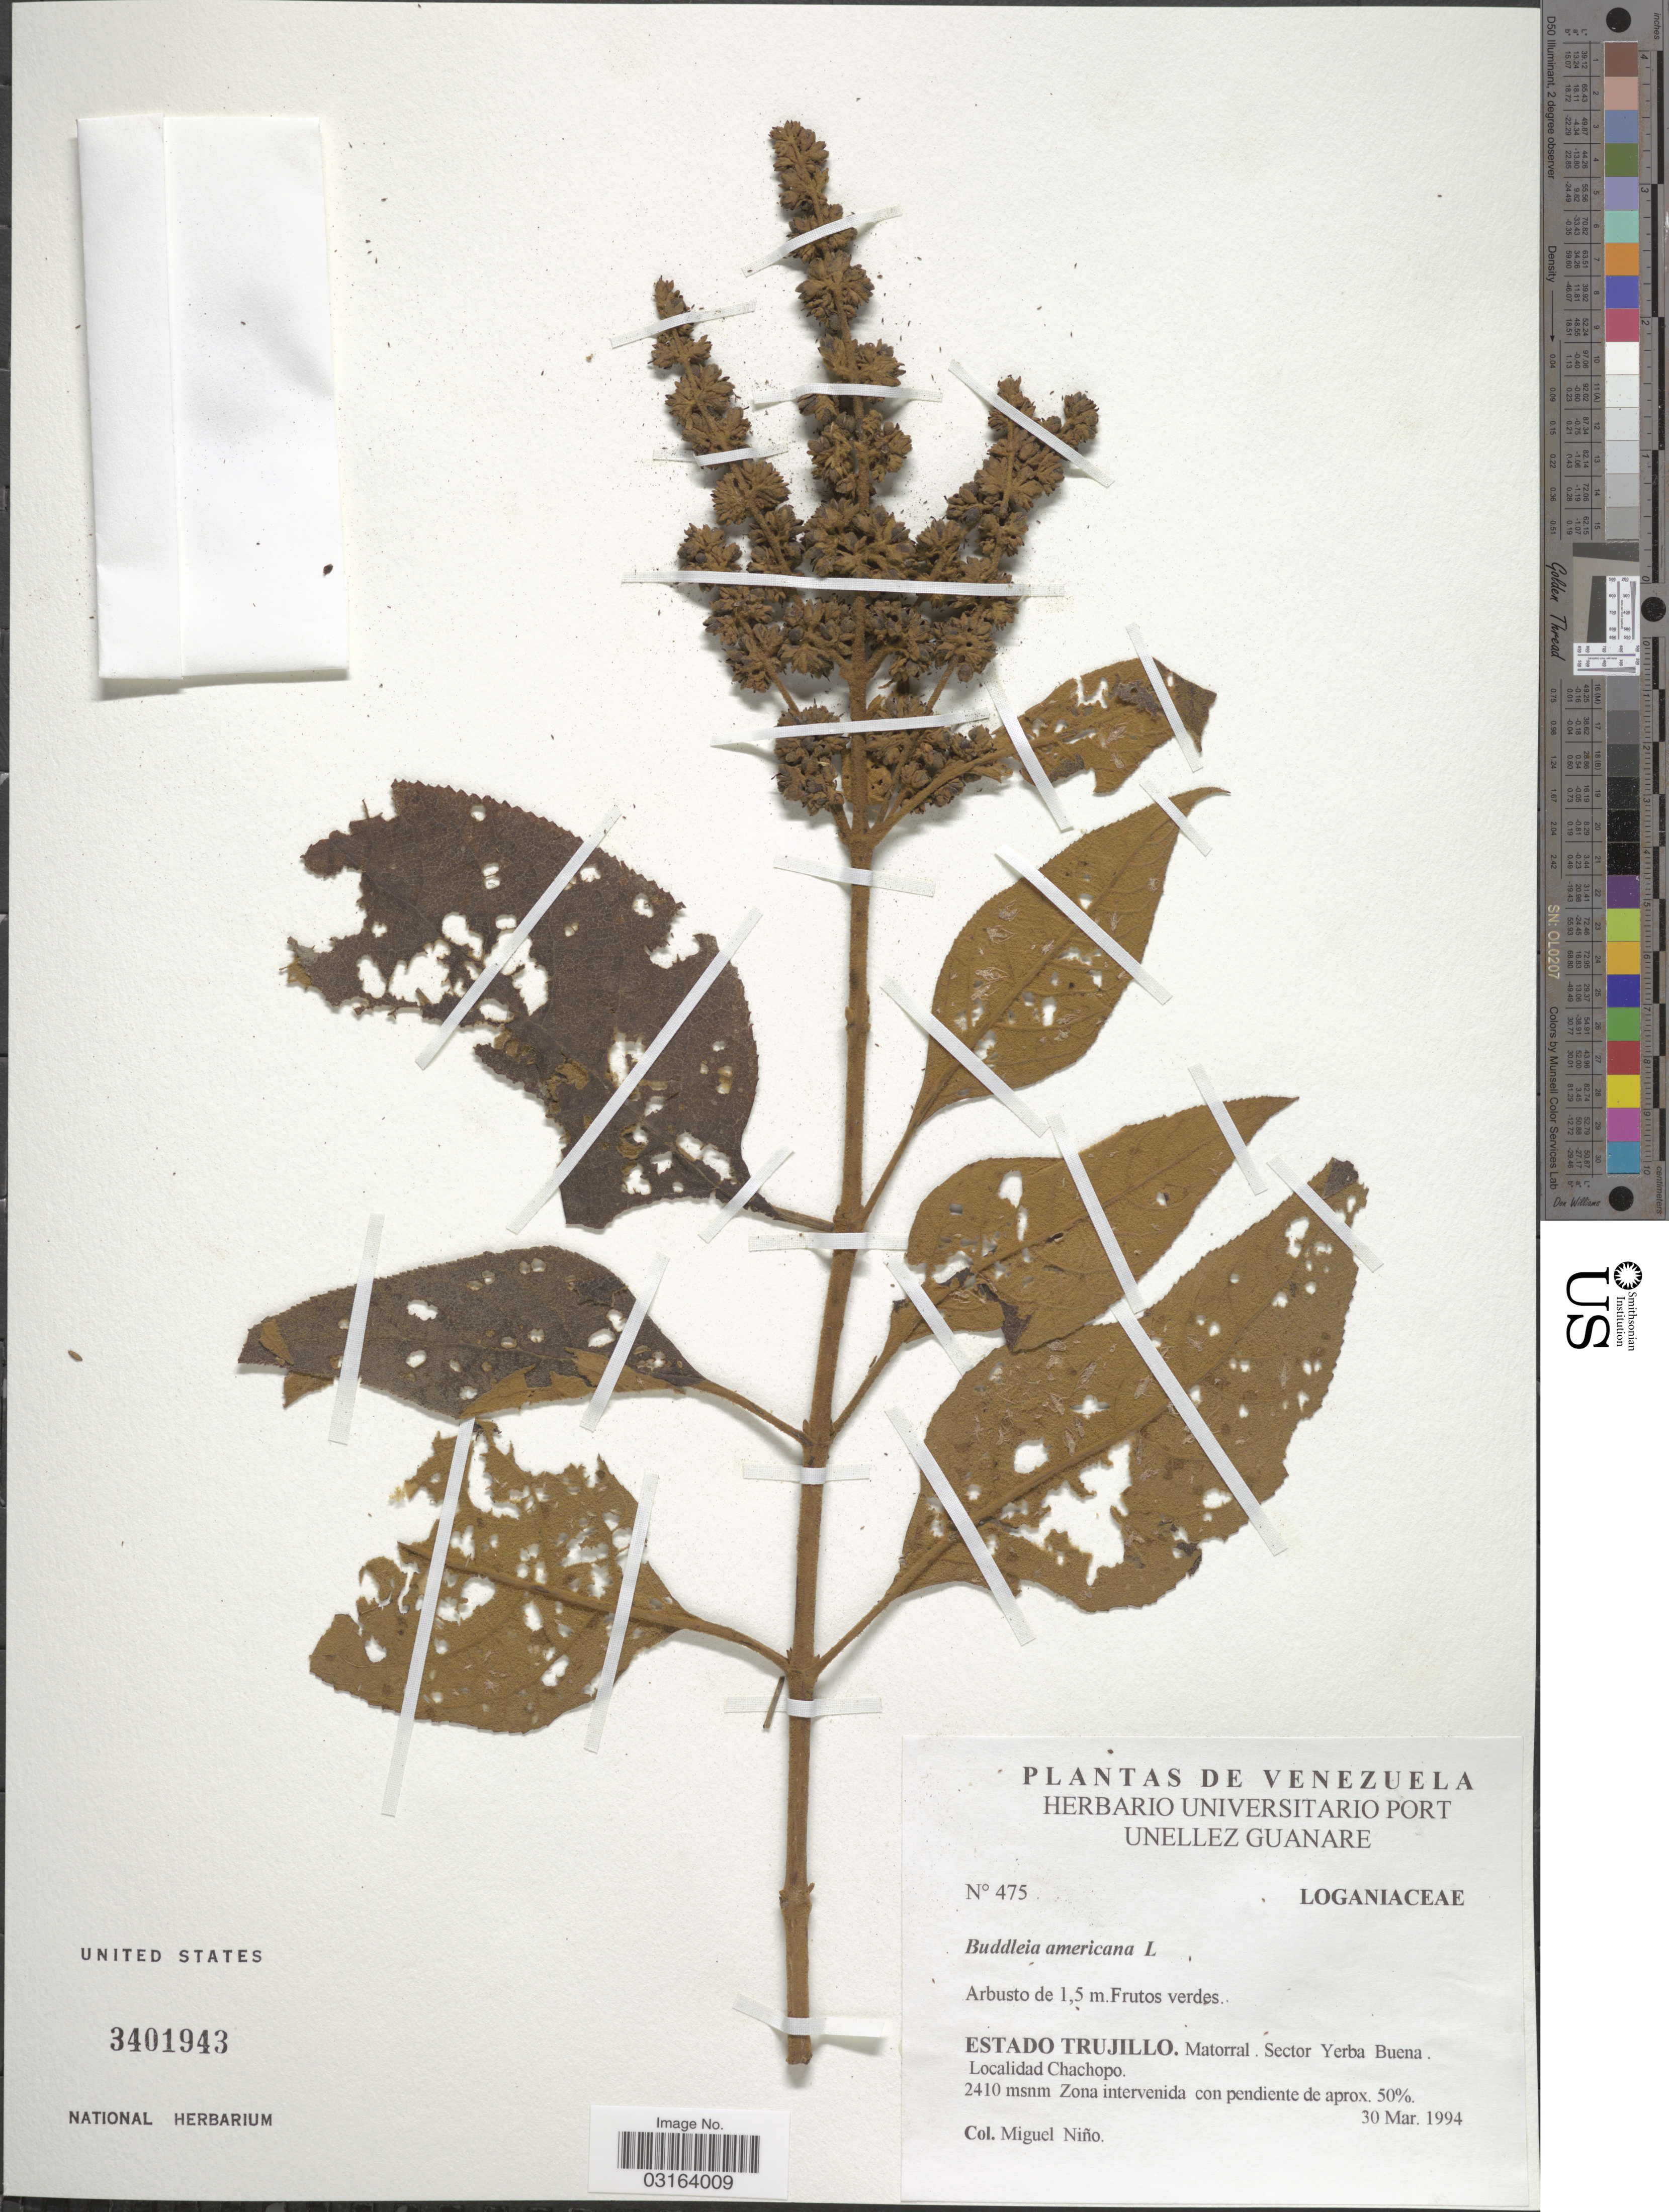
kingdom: Plantae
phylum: Tracheophyta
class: Magnoliopsida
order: Lamiales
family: Scrophulariaceae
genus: Buddleja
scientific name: Buddleja americana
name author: L.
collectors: S. M. Niño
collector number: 475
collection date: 1994-03-30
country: Venezuela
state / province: Trujillo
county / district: Trujillo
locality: Sector Yerba Buena. Localidad Chachopo.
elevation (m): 2410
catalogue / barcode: US 3401943